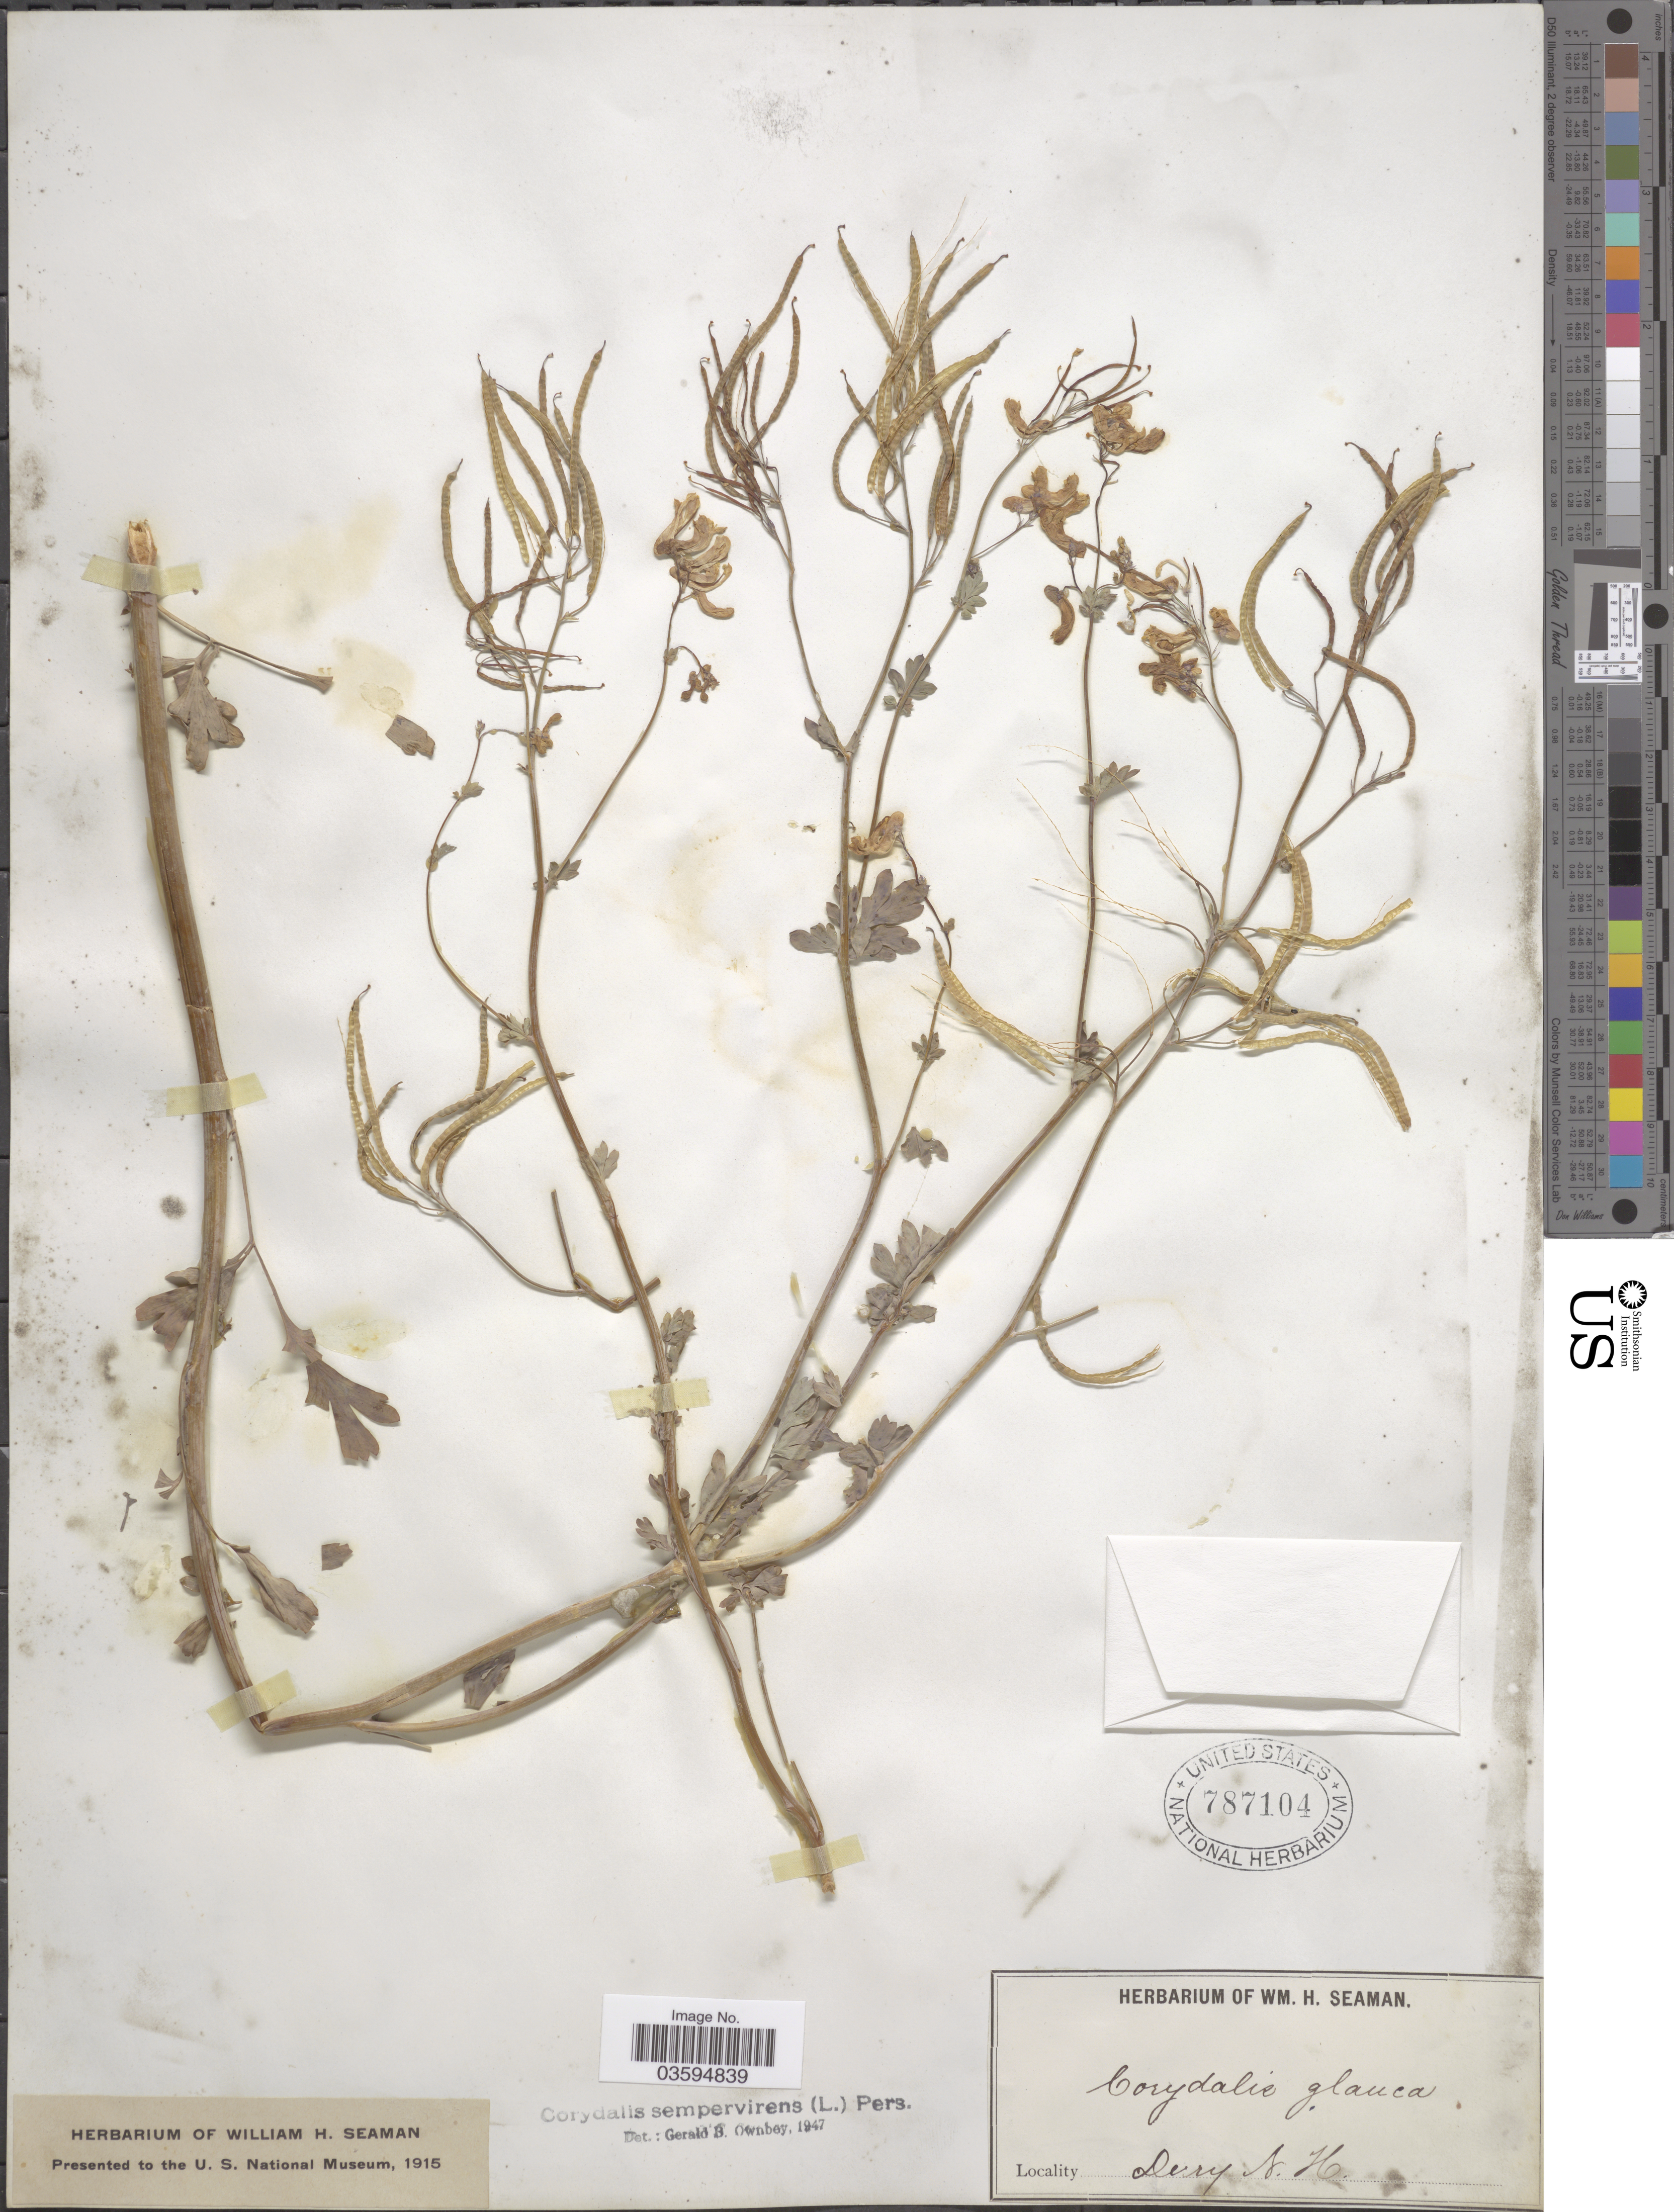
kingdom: Plantae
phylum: Tracheophyta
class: Magnoliopsida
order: Ranunculales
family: Papaveraceae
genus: Capnoides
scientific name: Capnoides sempervirens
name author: (L.) Borkh.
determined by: Strong, M. T., (US), Smithsonian Institution - National Museum of Natural History (UNITED STATES)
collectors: Ex herb. W. H. Seaman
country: United States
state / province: New Hampshire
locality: Derry.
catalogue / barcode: US 787104